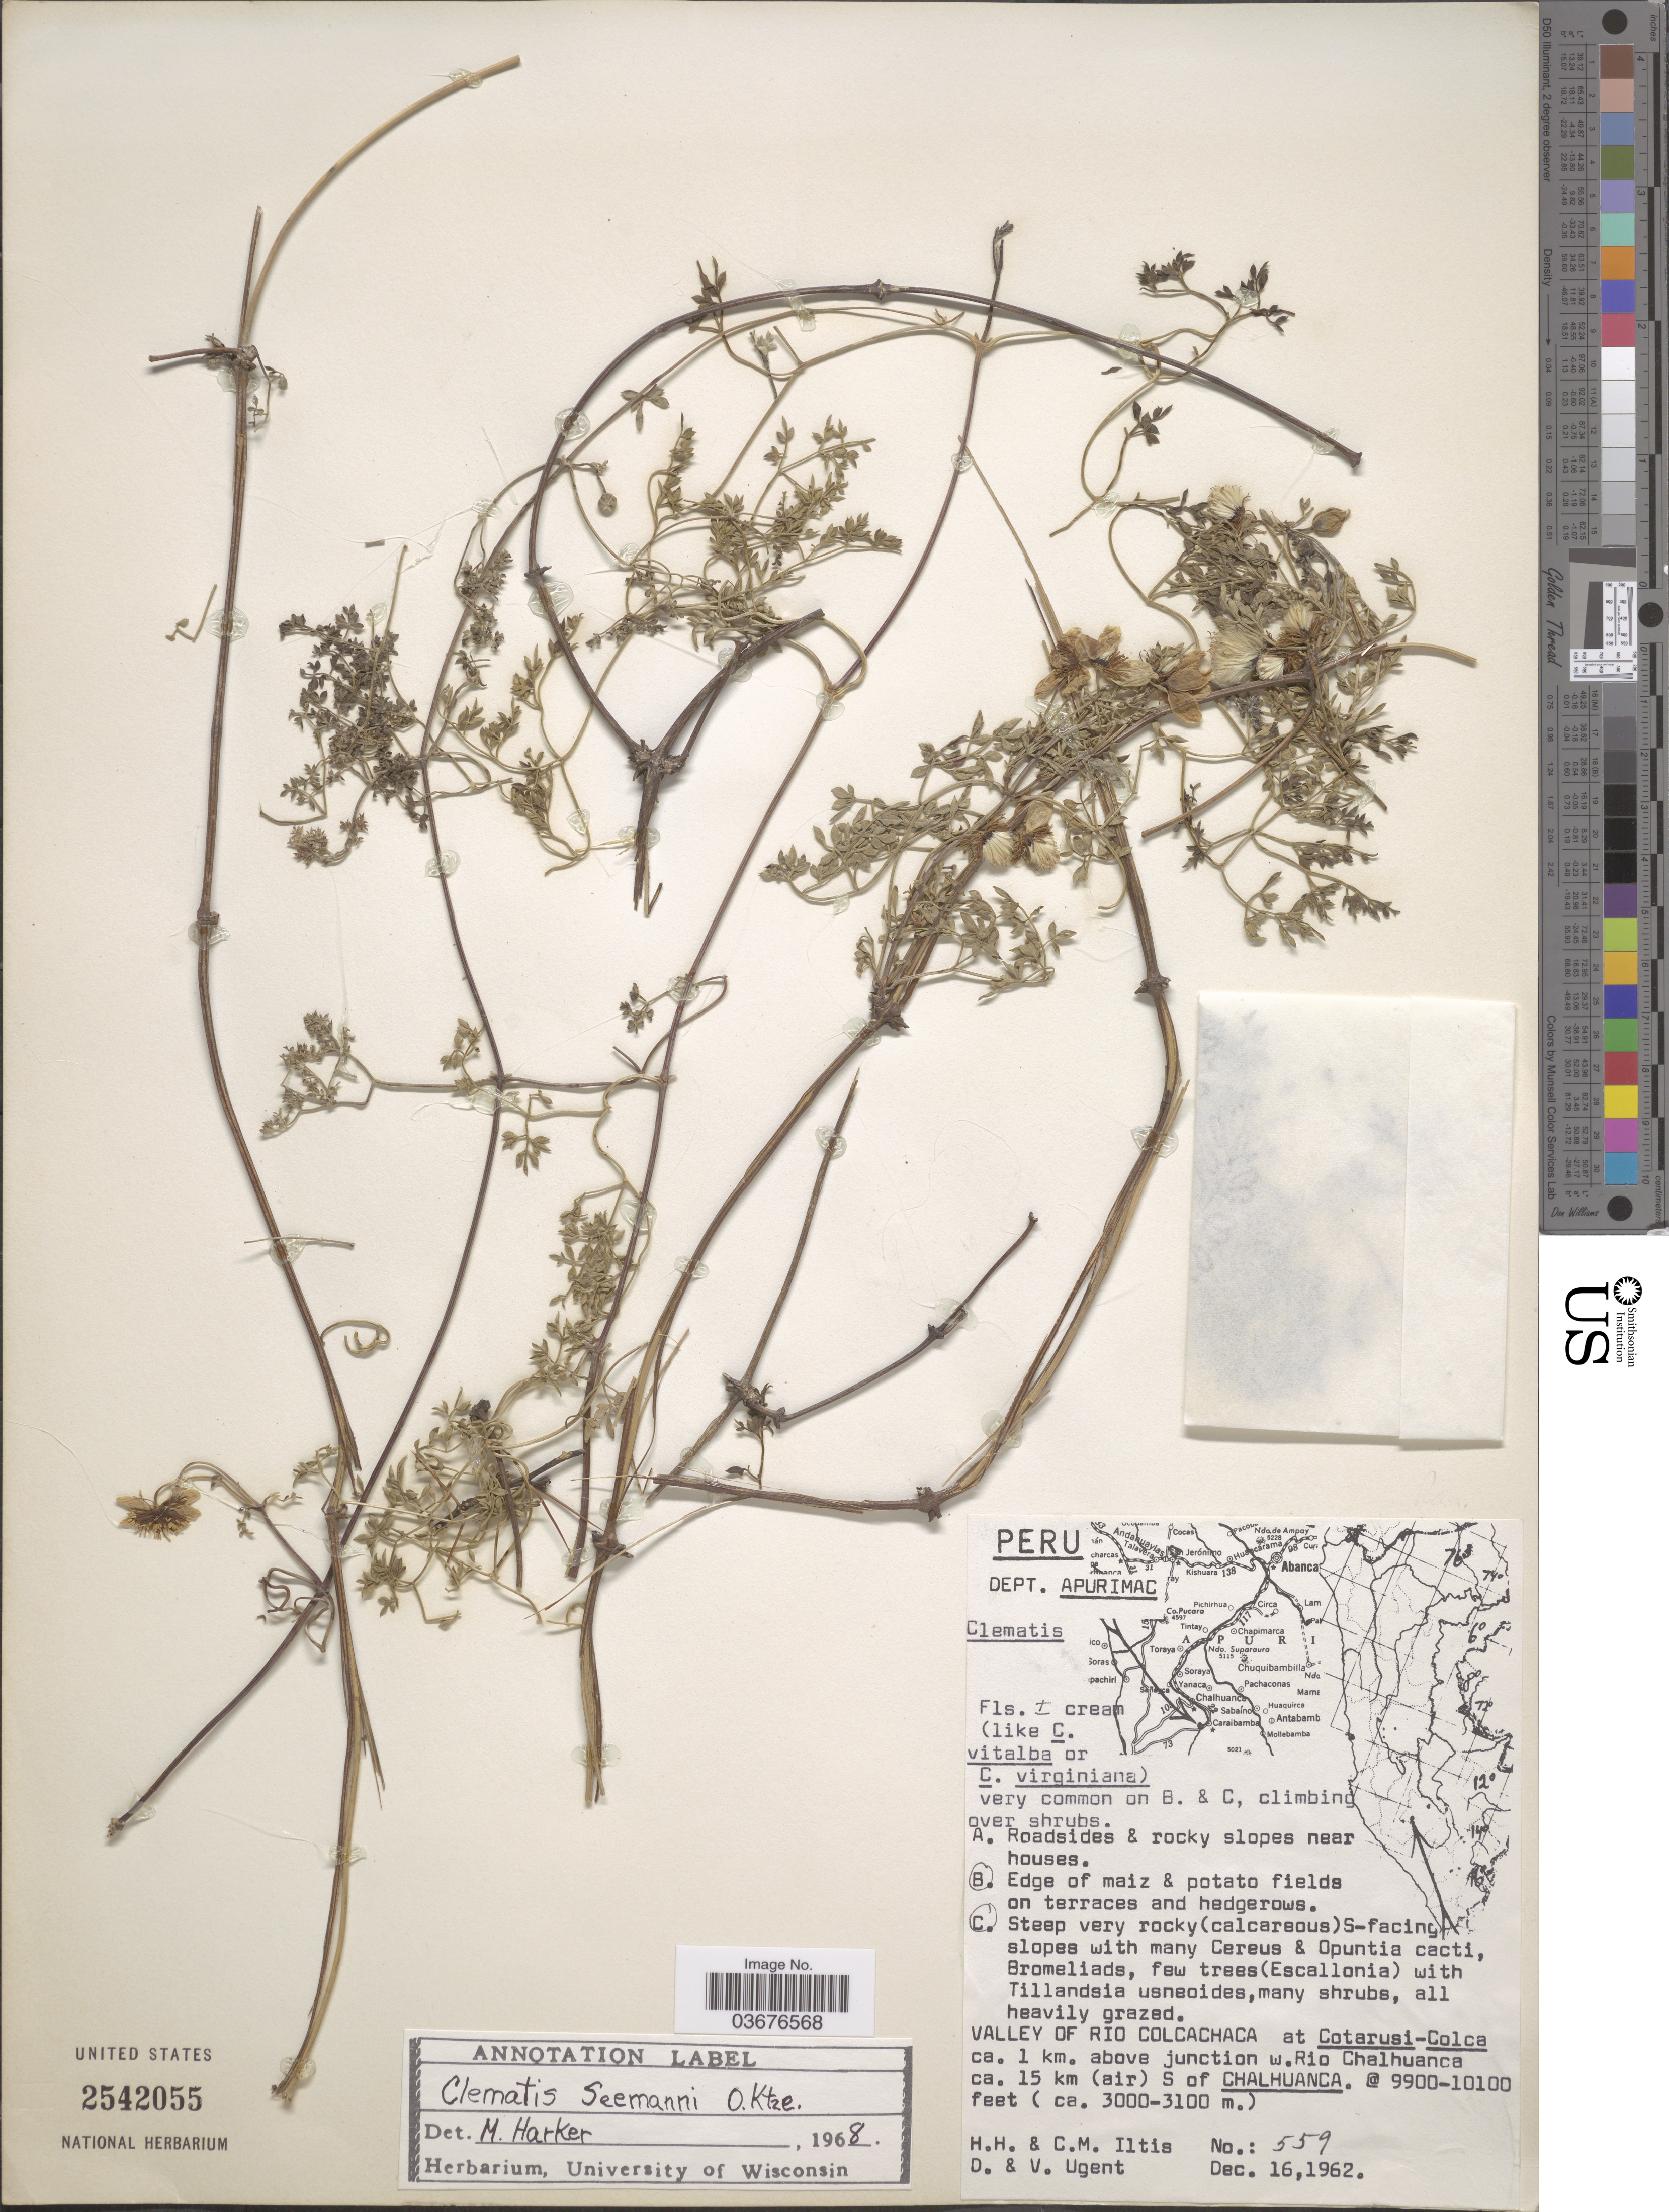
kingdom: Plantae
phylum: Tracheophyta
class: Magnoliopsida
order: Ranunculales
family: Ranunculaceae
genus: Clematis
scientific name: Clematis seemannii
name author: Kuntze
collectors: H. H. Iltis, C. M Iltis, D. Ugent & V. Ugent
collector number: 559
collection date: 1962-12-16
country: Peru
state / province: Apurímac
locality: Dept. Apurimac, Valley of Rio Colcachaca at Cotarusi-Colca ca. 1 km. above junction w. Rio Chalhuanca ca. 15 km (air) S of Chalhuanca.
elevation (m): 3000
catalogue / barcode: US 2542055